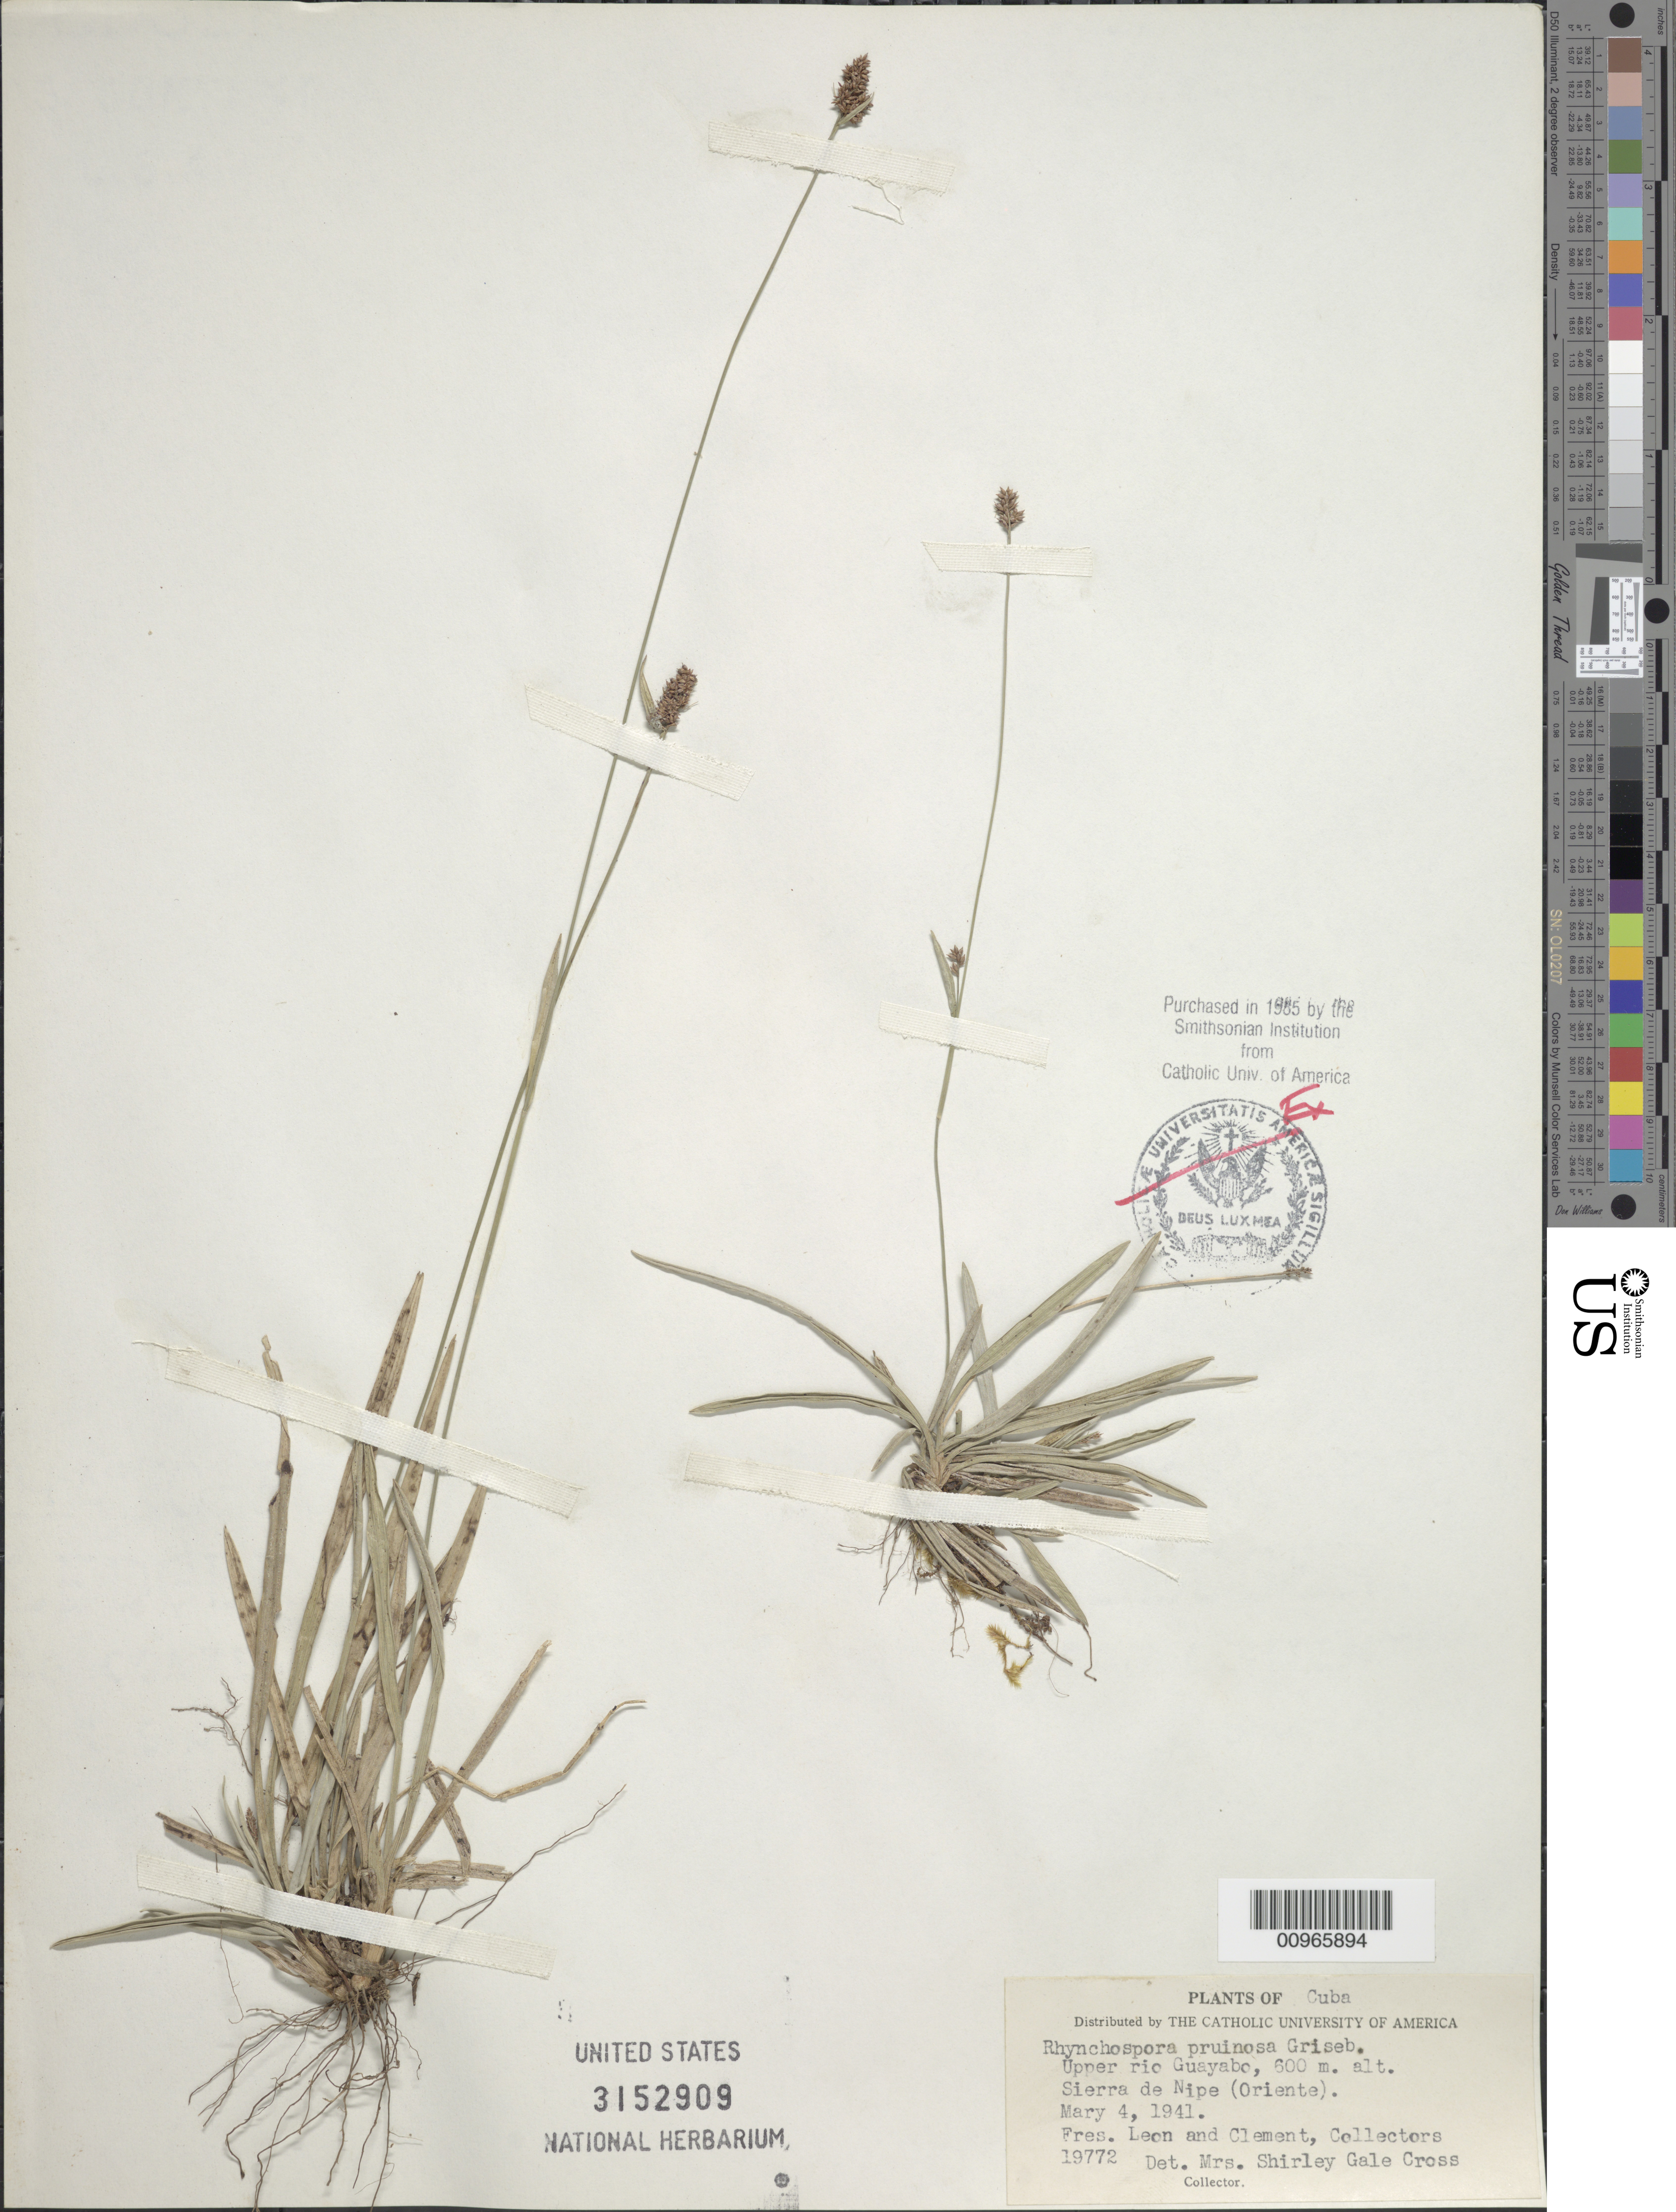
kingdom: Plantae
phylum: Tracheophyta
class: Liliopsida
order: Poales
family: Cyperaceae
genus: Rhynchospora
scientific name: Rhynchospora pruinosa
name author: Griseb.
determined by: Gale, S.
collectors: F. Leon & Bro. Clemente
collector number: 19772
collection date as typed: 04 May 1941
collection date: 1941-05-04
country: Cuba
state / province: Holguín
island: Cuba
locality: Upper Río Guayabo, Sierra de Nipe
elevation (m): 600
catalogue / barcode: US 3152909